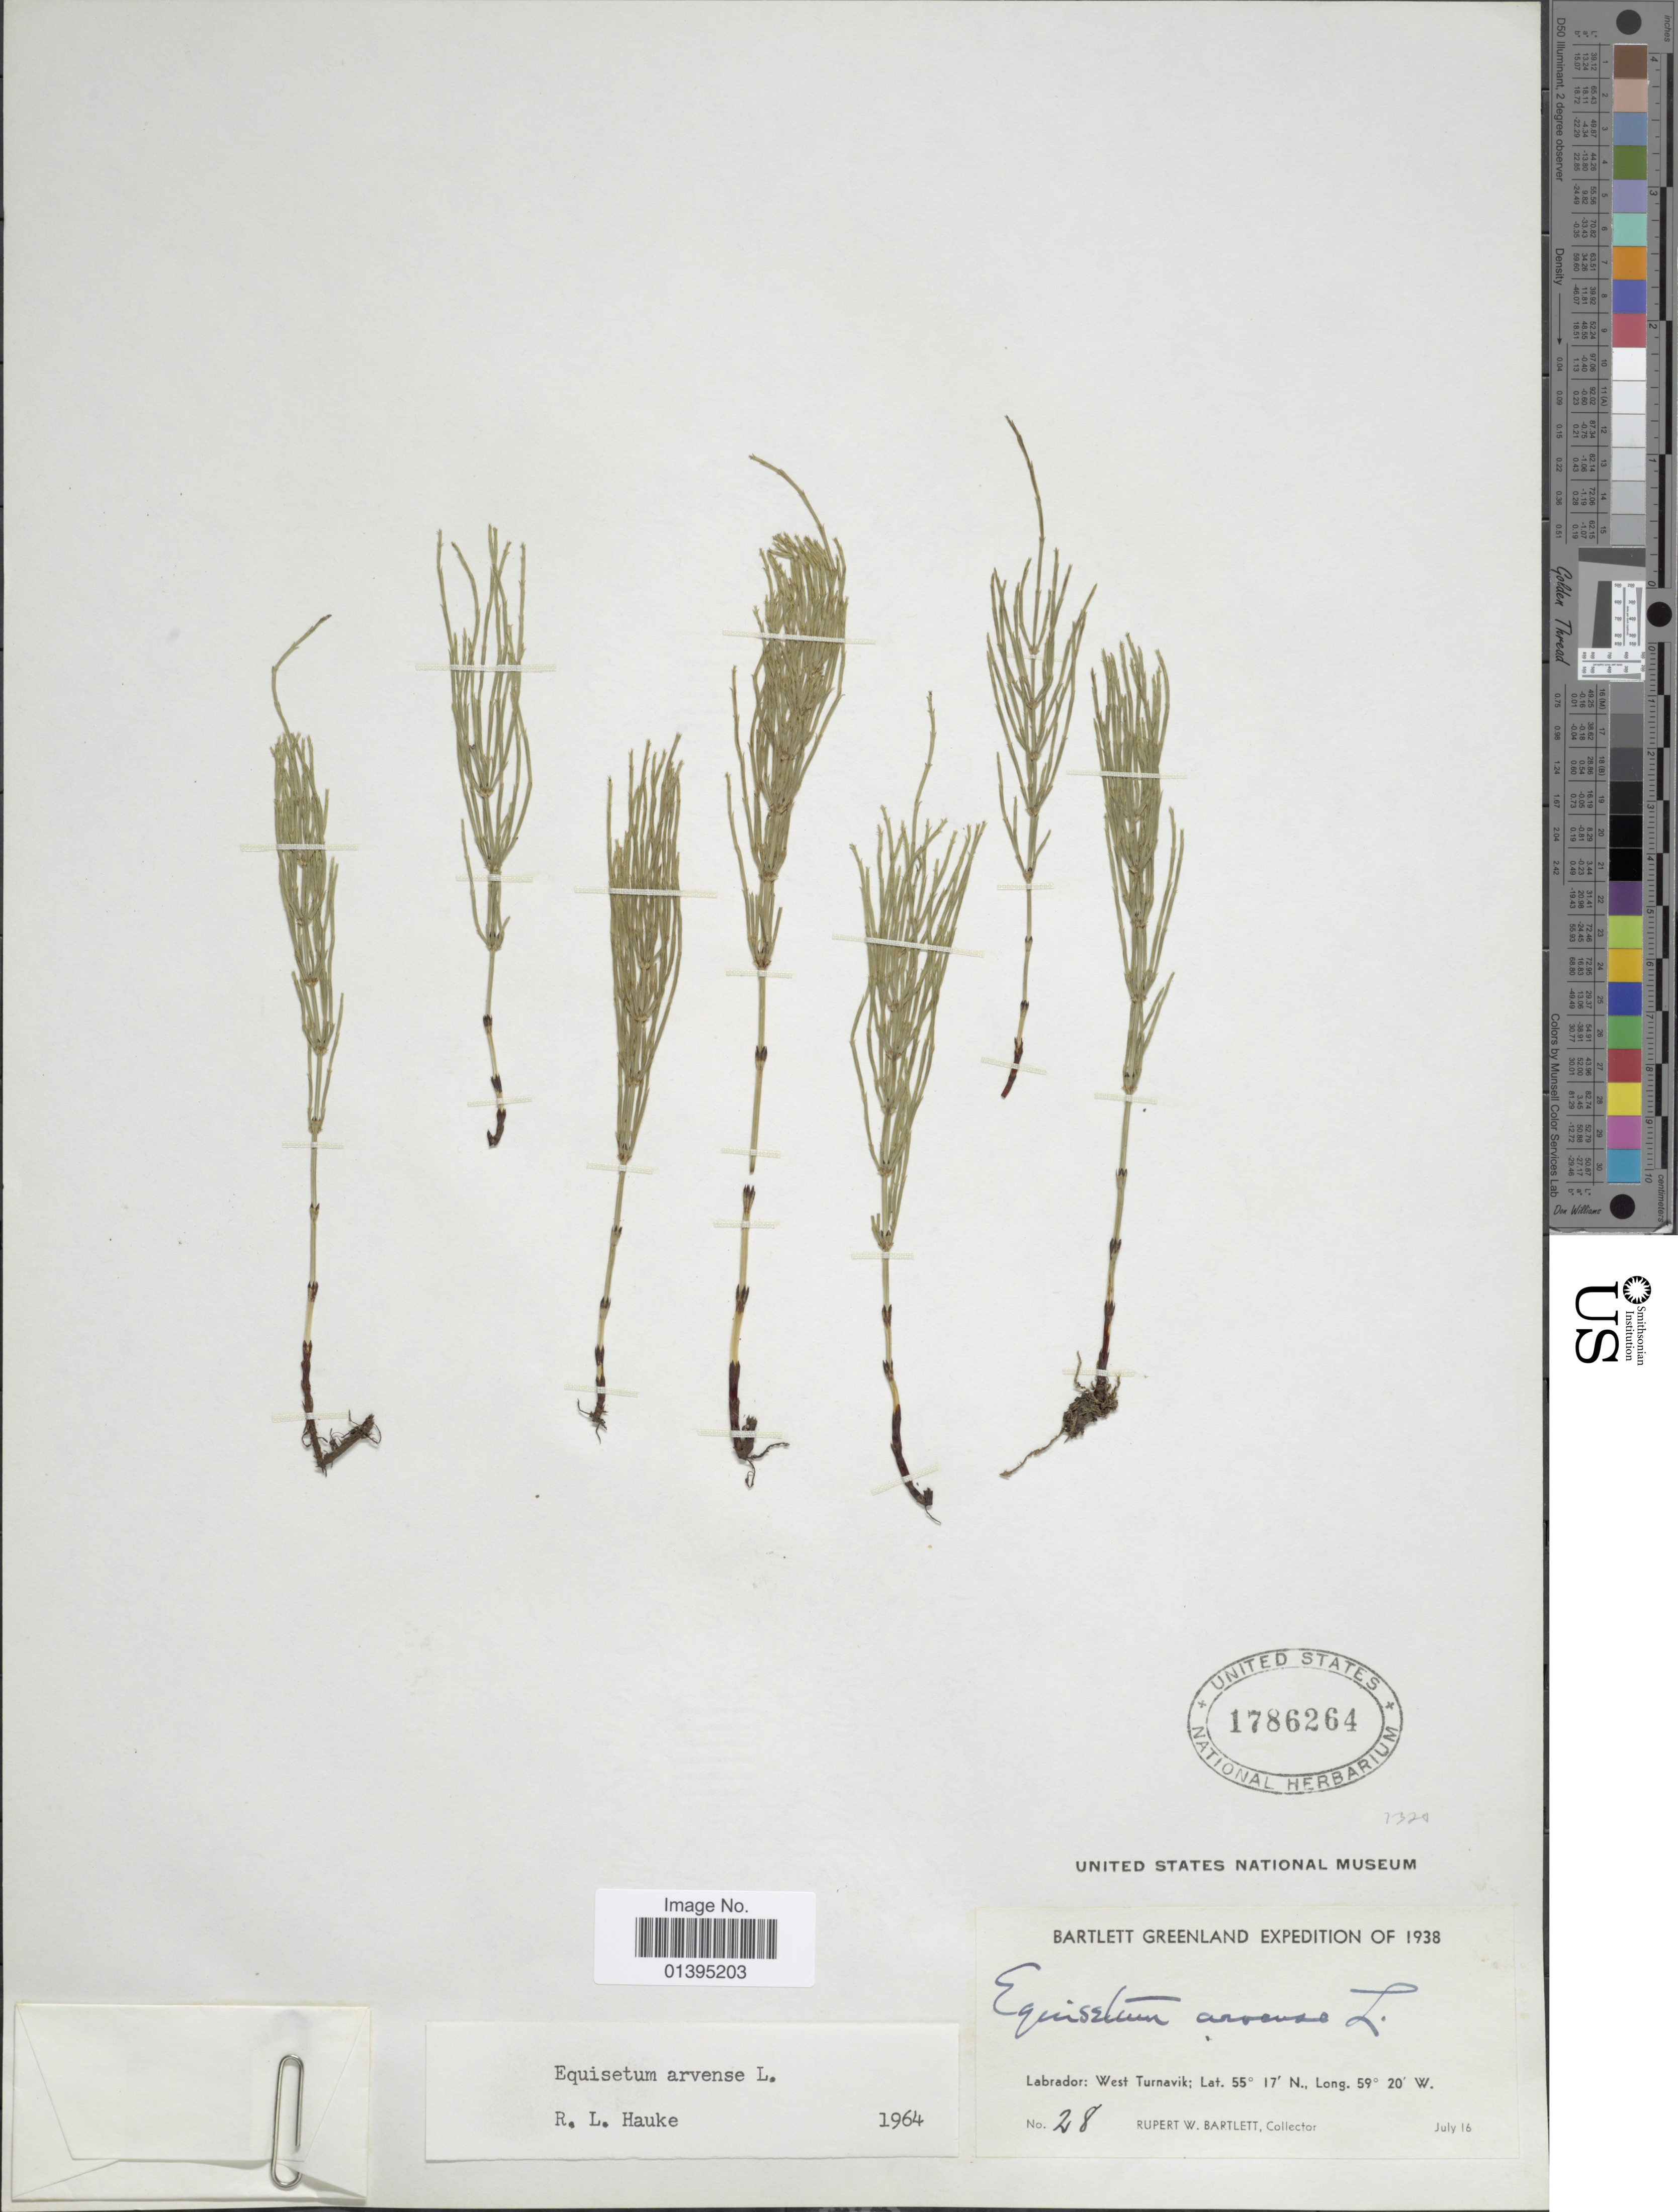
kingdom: Plantae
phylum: Tracheophyta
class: Polypodiopsida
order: Equisetales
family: Equisetaceae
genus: Equisetum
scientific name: Equisetum arvense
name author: L.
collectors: R. W. Bartlett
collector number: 28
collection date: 1938-07-16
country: Canada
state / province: Newfoundland and Labrador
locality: Labrador: West Tunavik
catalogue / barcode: US 1786264